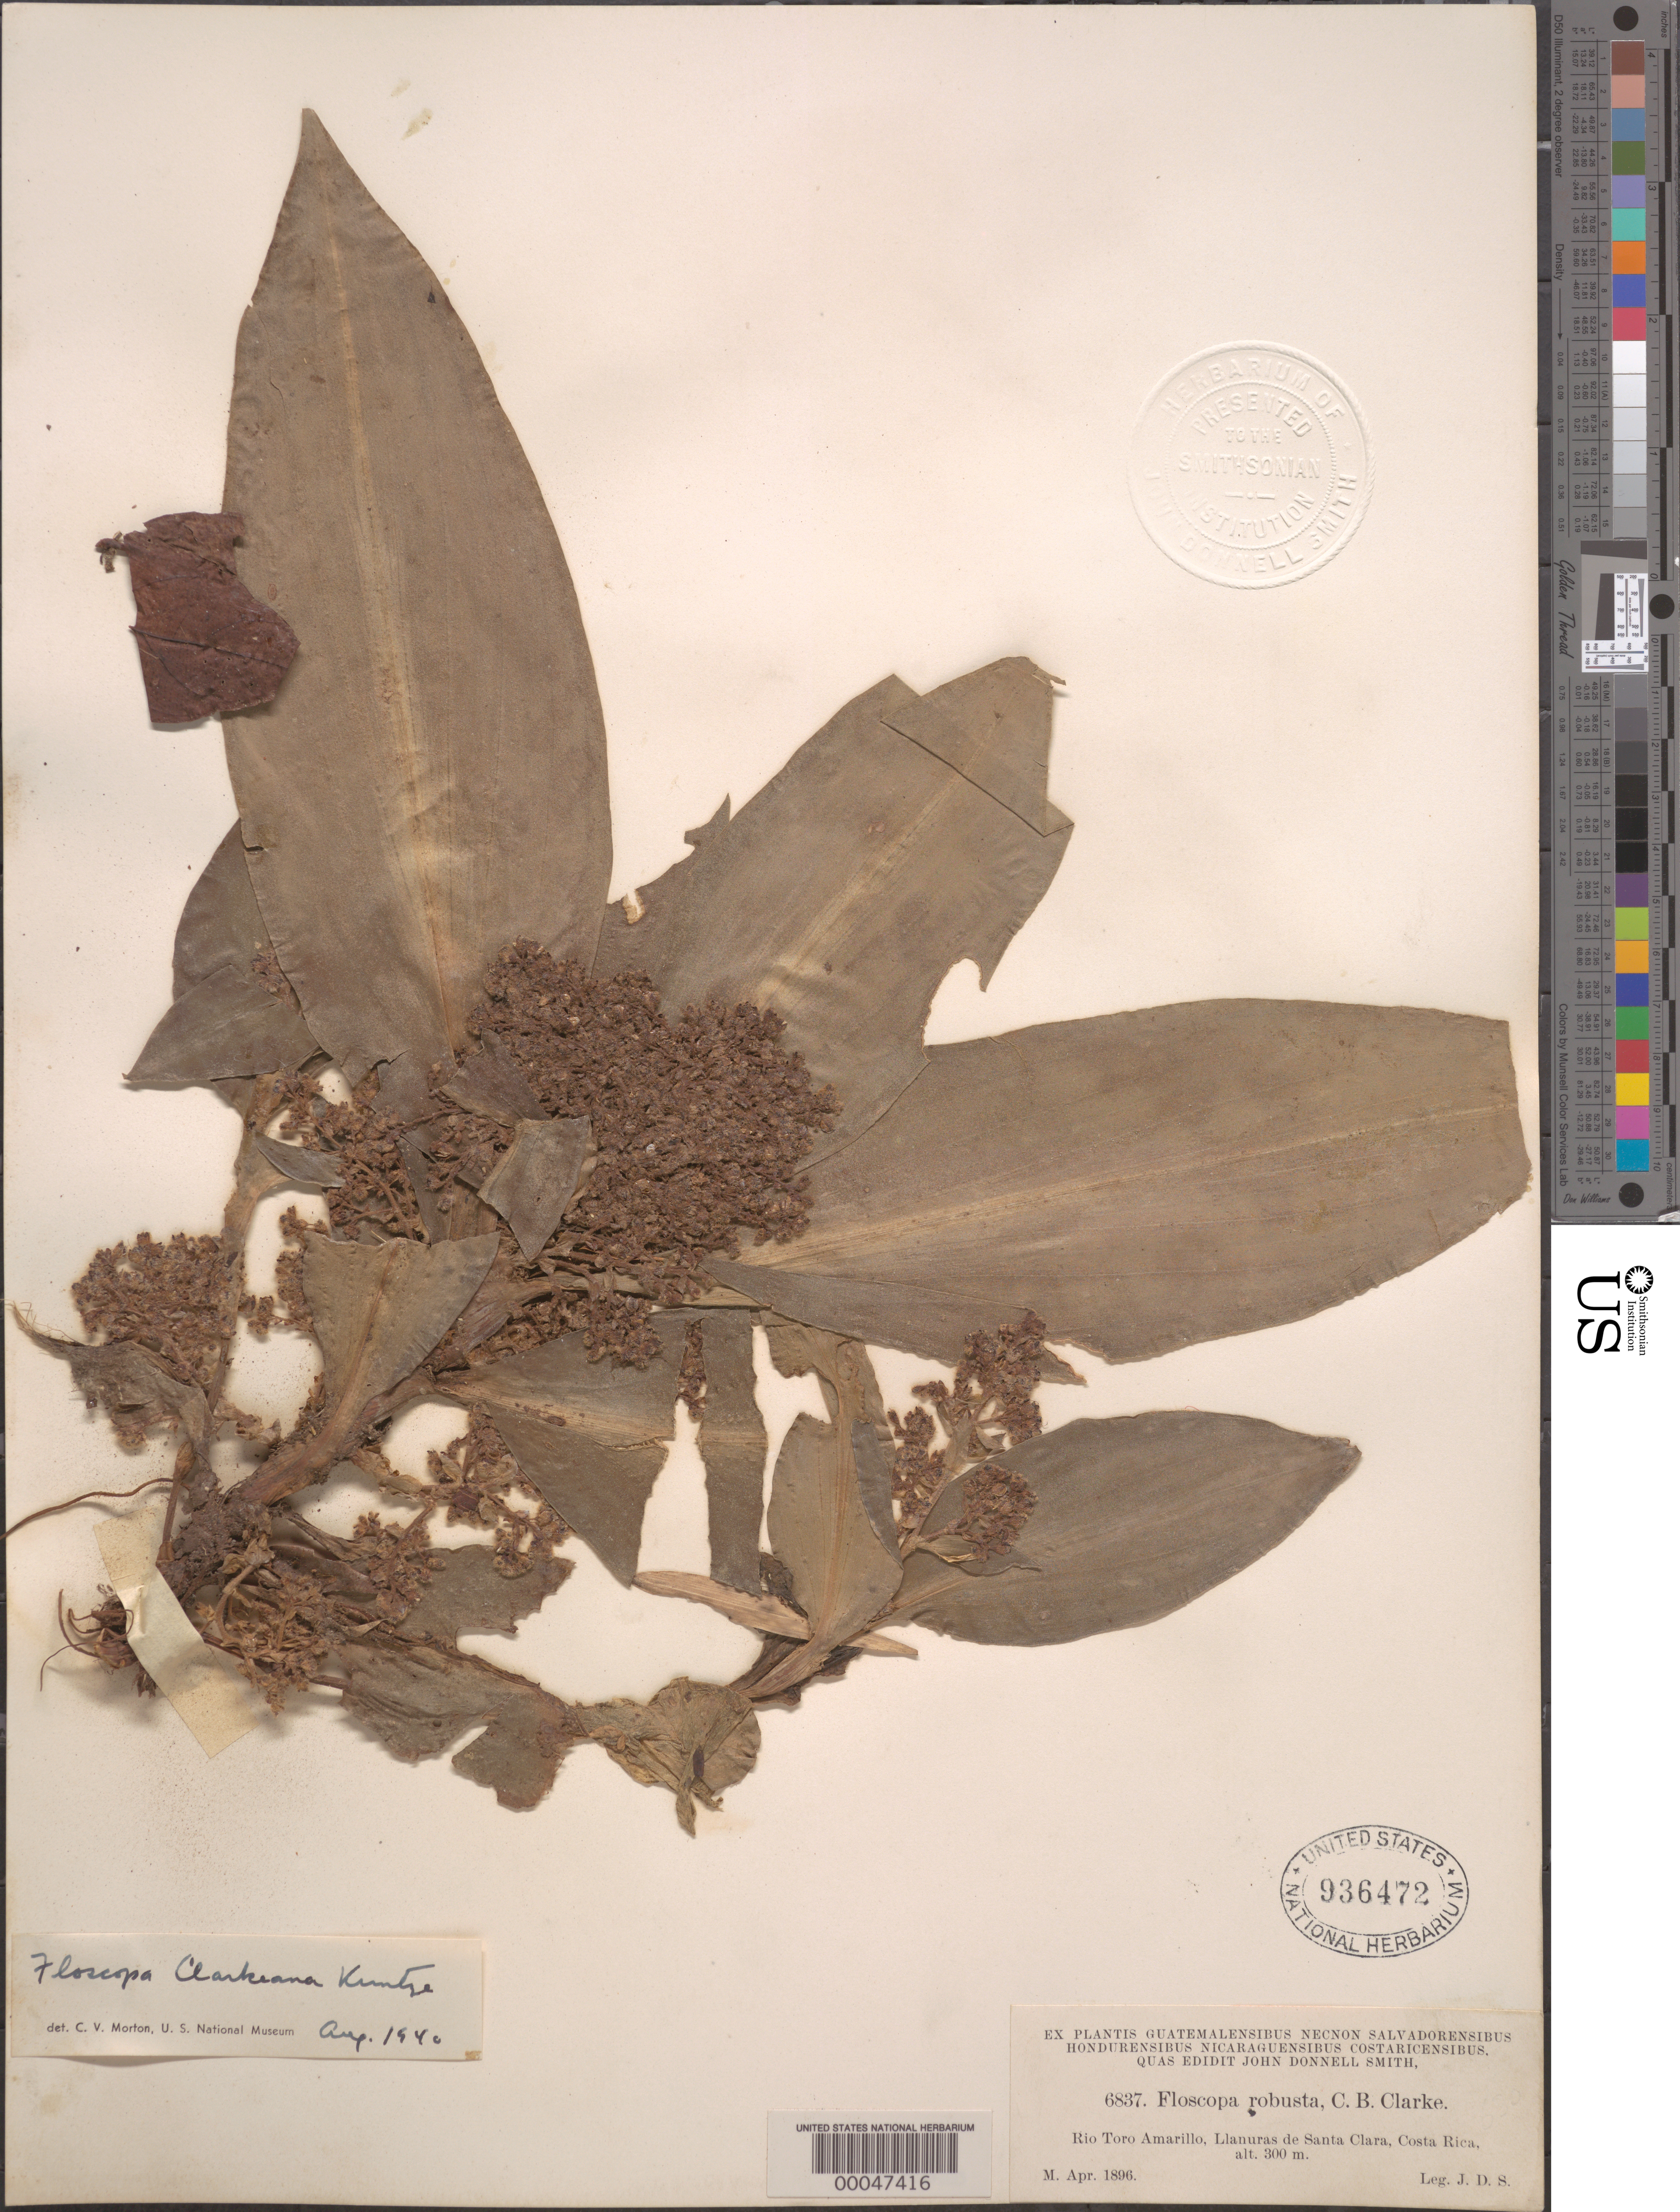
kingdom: Plantae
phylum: Tracheophyta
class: Liliopsida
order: Commelinales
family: Commelinaceae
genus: Floscopa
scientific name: Floscopa robusta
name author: (Seub.) C.B. Clarke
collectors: J. Donnell Smith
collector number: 6837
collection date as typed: Apr 1896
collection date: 1896-04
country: Costa Rica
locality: Rio Toro Amarillo, Santa Clara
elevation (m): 300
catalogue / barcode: US 936472